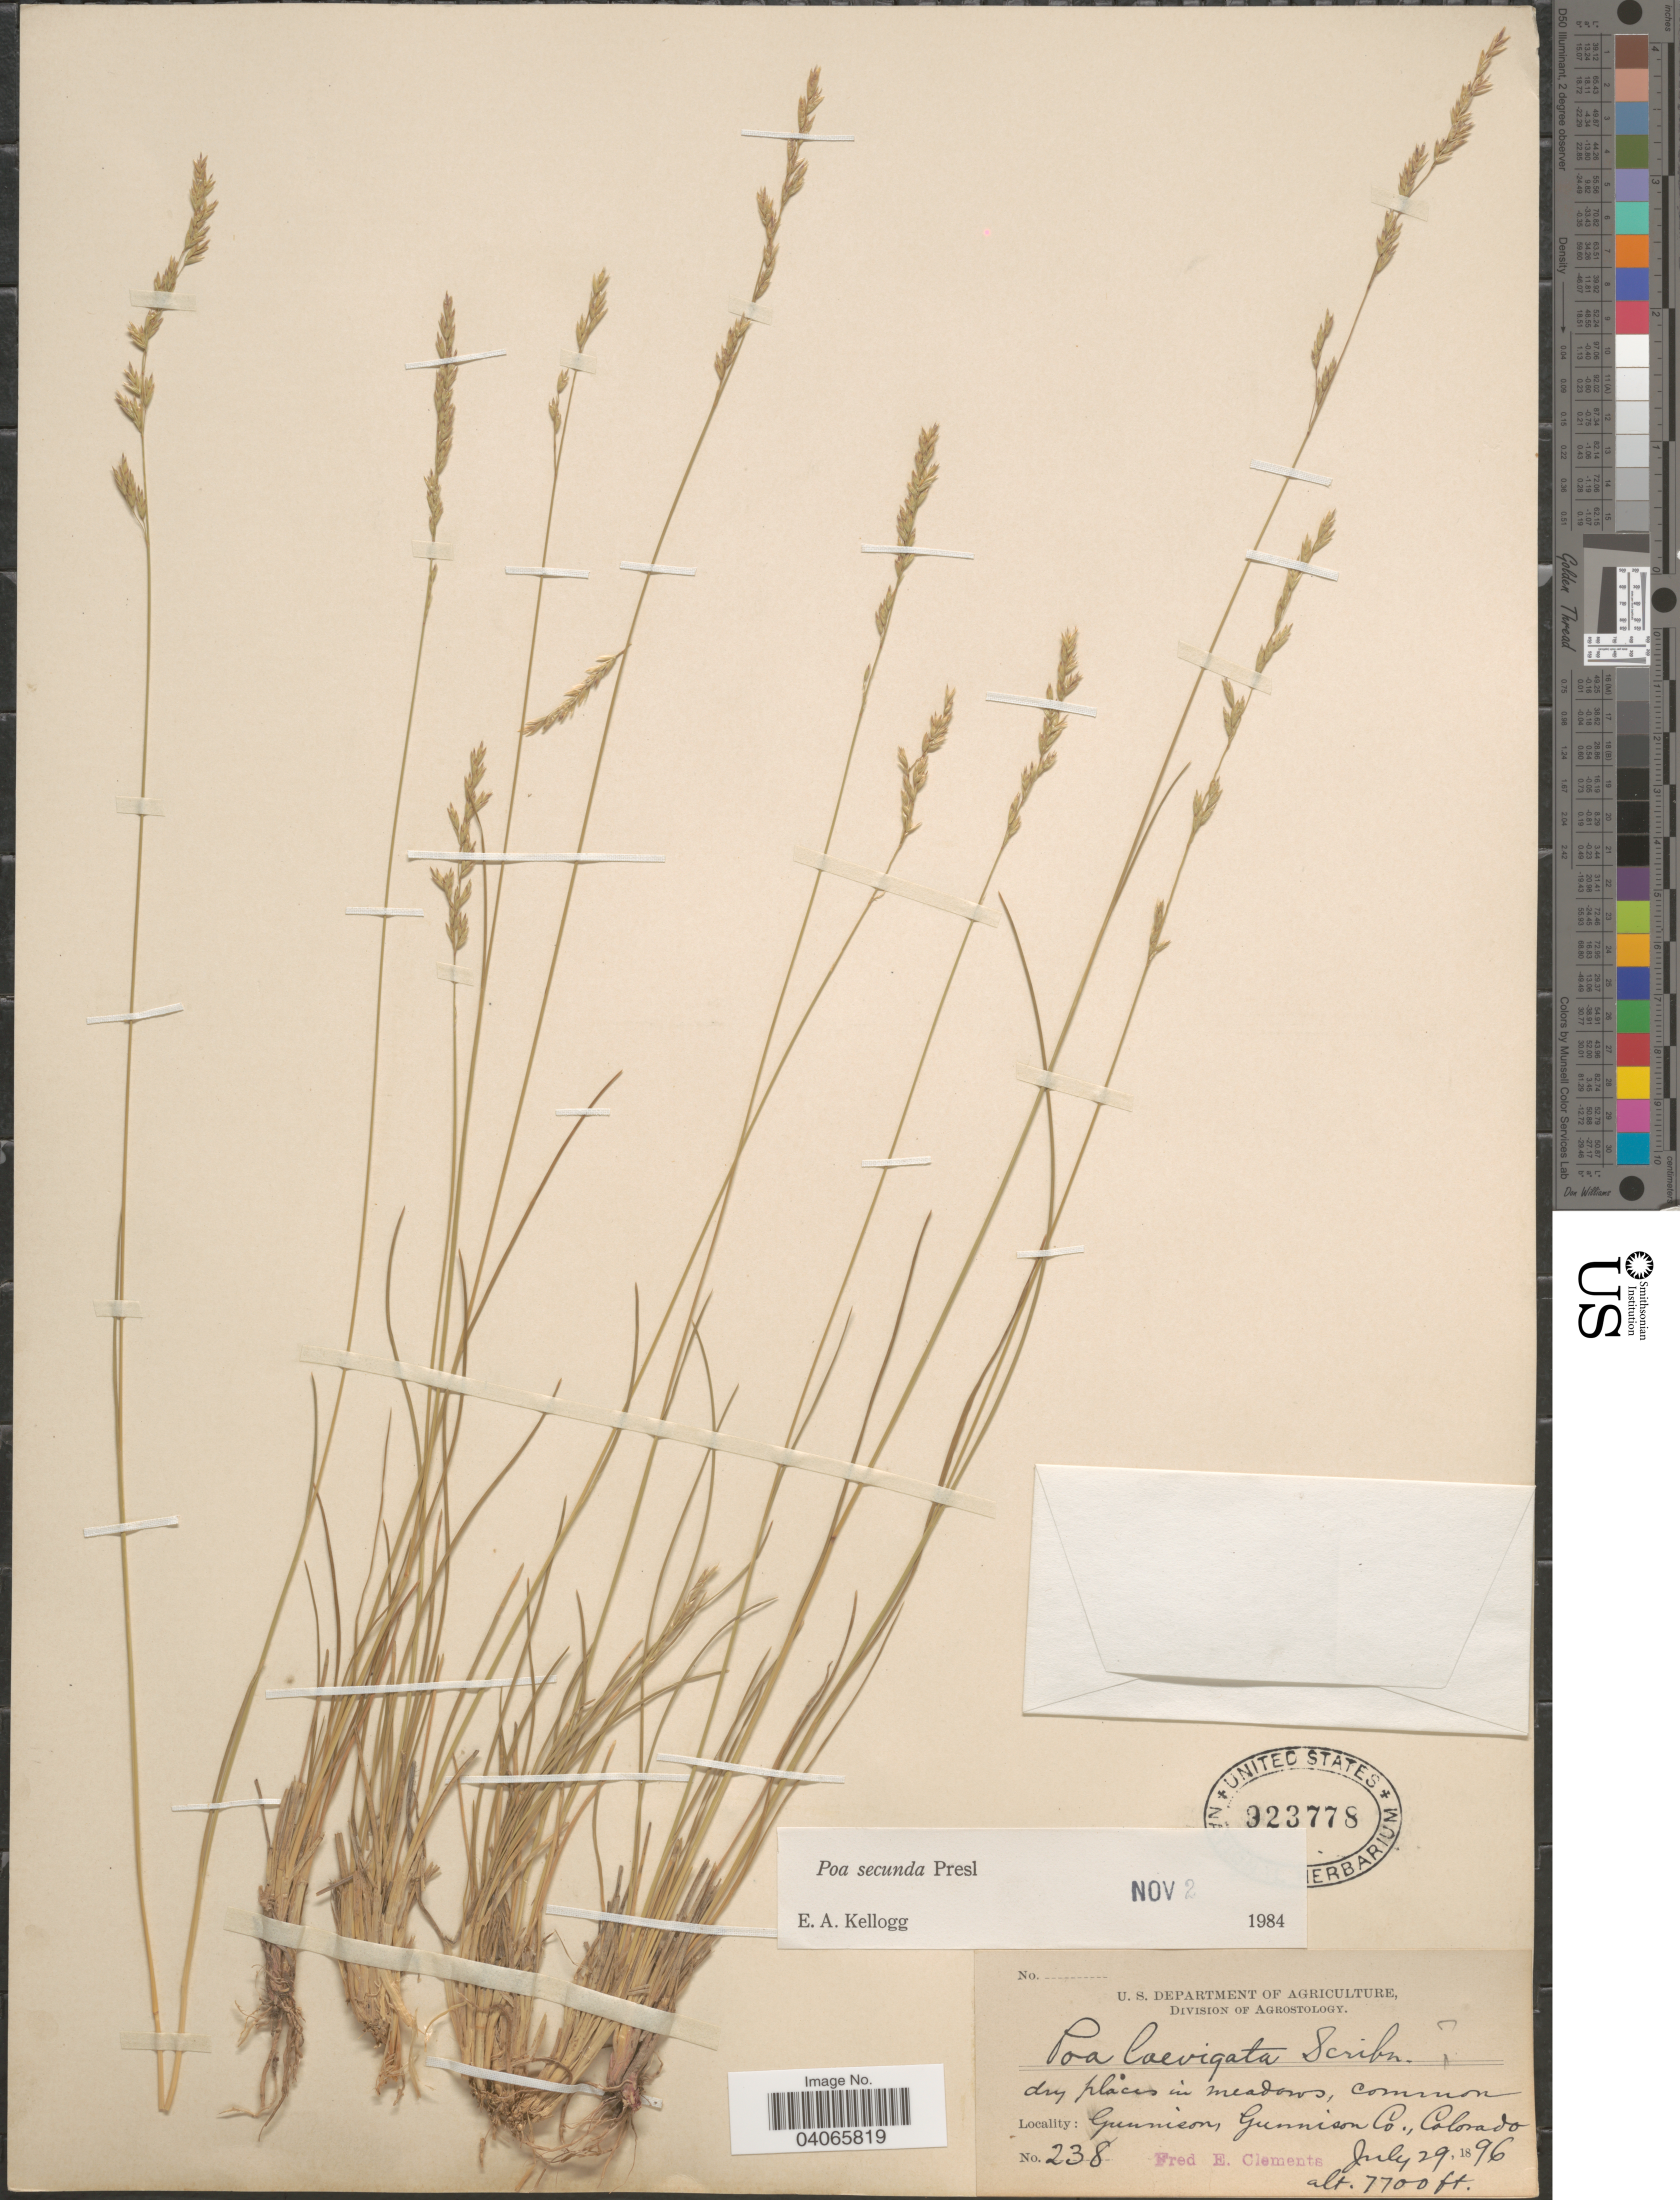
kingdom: Plantae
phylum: Tracheophyta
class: Liliopsida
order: Poales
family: Poaceae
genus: Poa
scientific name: Poa secunda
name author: J. Presl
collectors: F. E. Clements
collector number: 238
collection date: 1896-07-29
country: United States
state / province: Colorado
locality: Dry places in meadows, common. Gunnison, Gunnison Co.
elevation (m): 2347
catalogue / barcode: US 923778